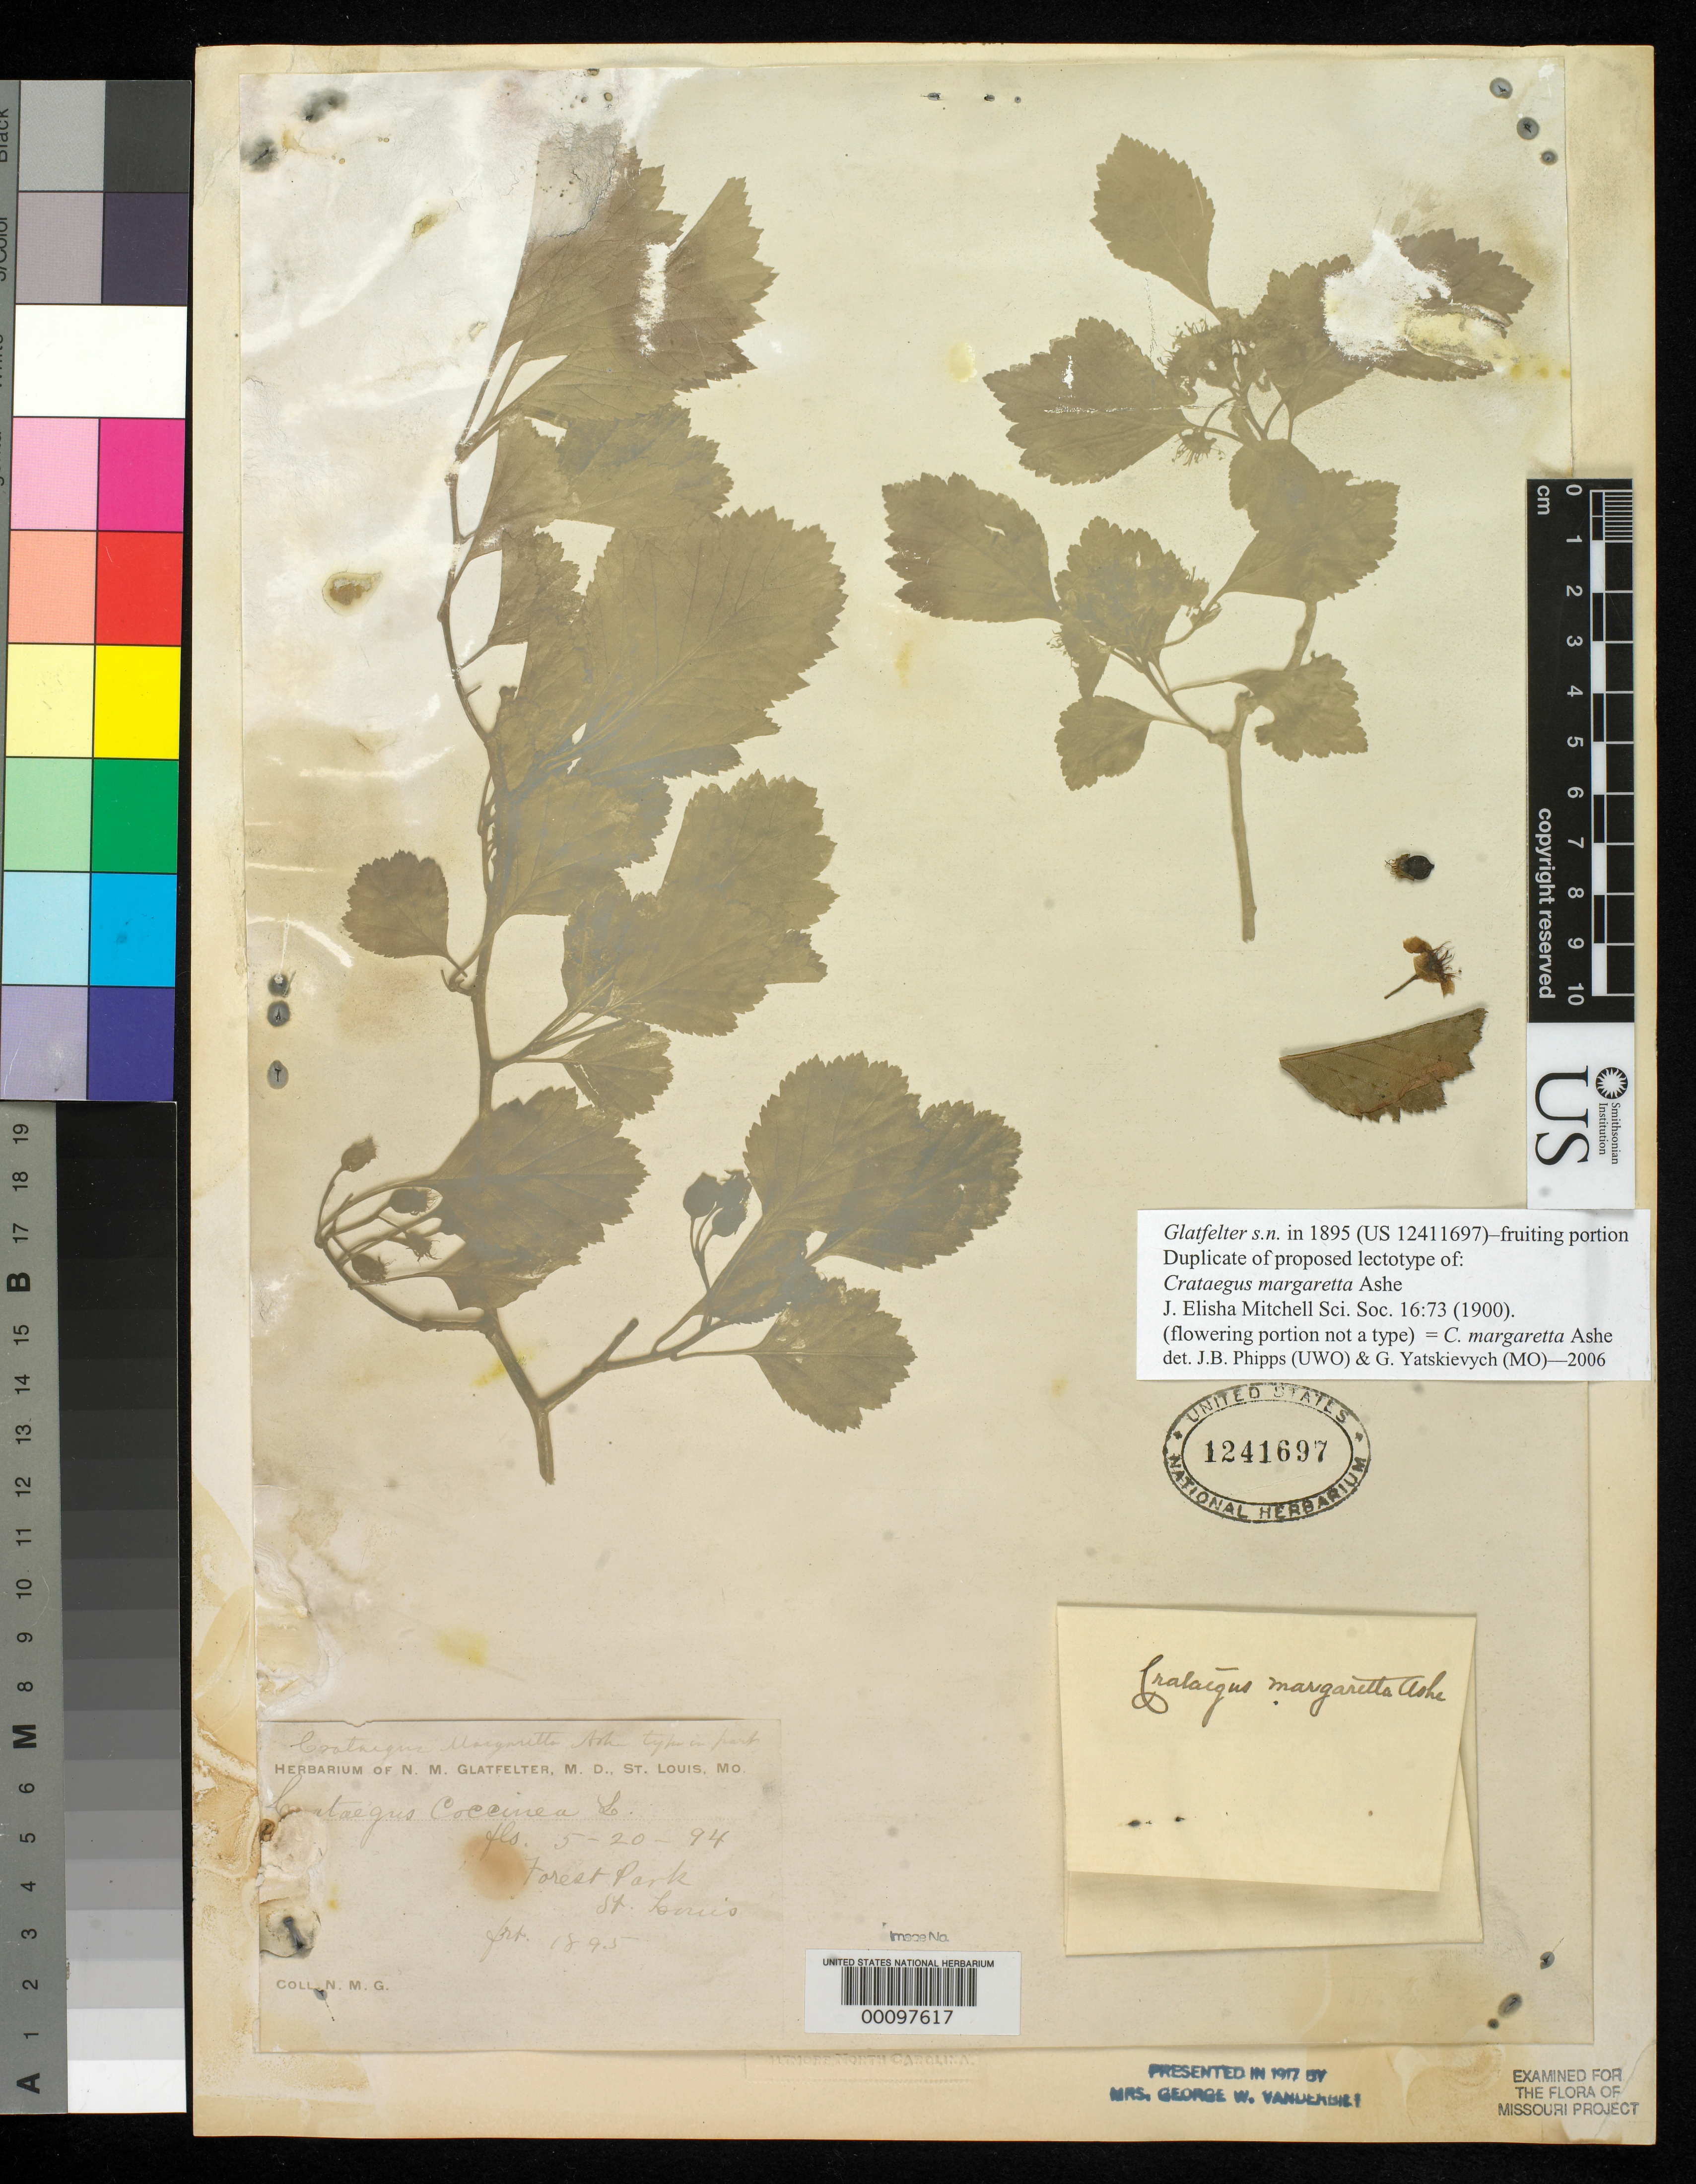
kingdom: Plantae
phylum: Tracheophyta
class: Magnoliopsida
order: Rosales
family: Rosaceae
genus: Crataegus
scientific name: Crataegus margarettae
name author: Ashe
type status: Type Fragment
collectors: N. M. Glatfelter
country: United States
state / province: Missouri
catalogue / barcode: US 1241697